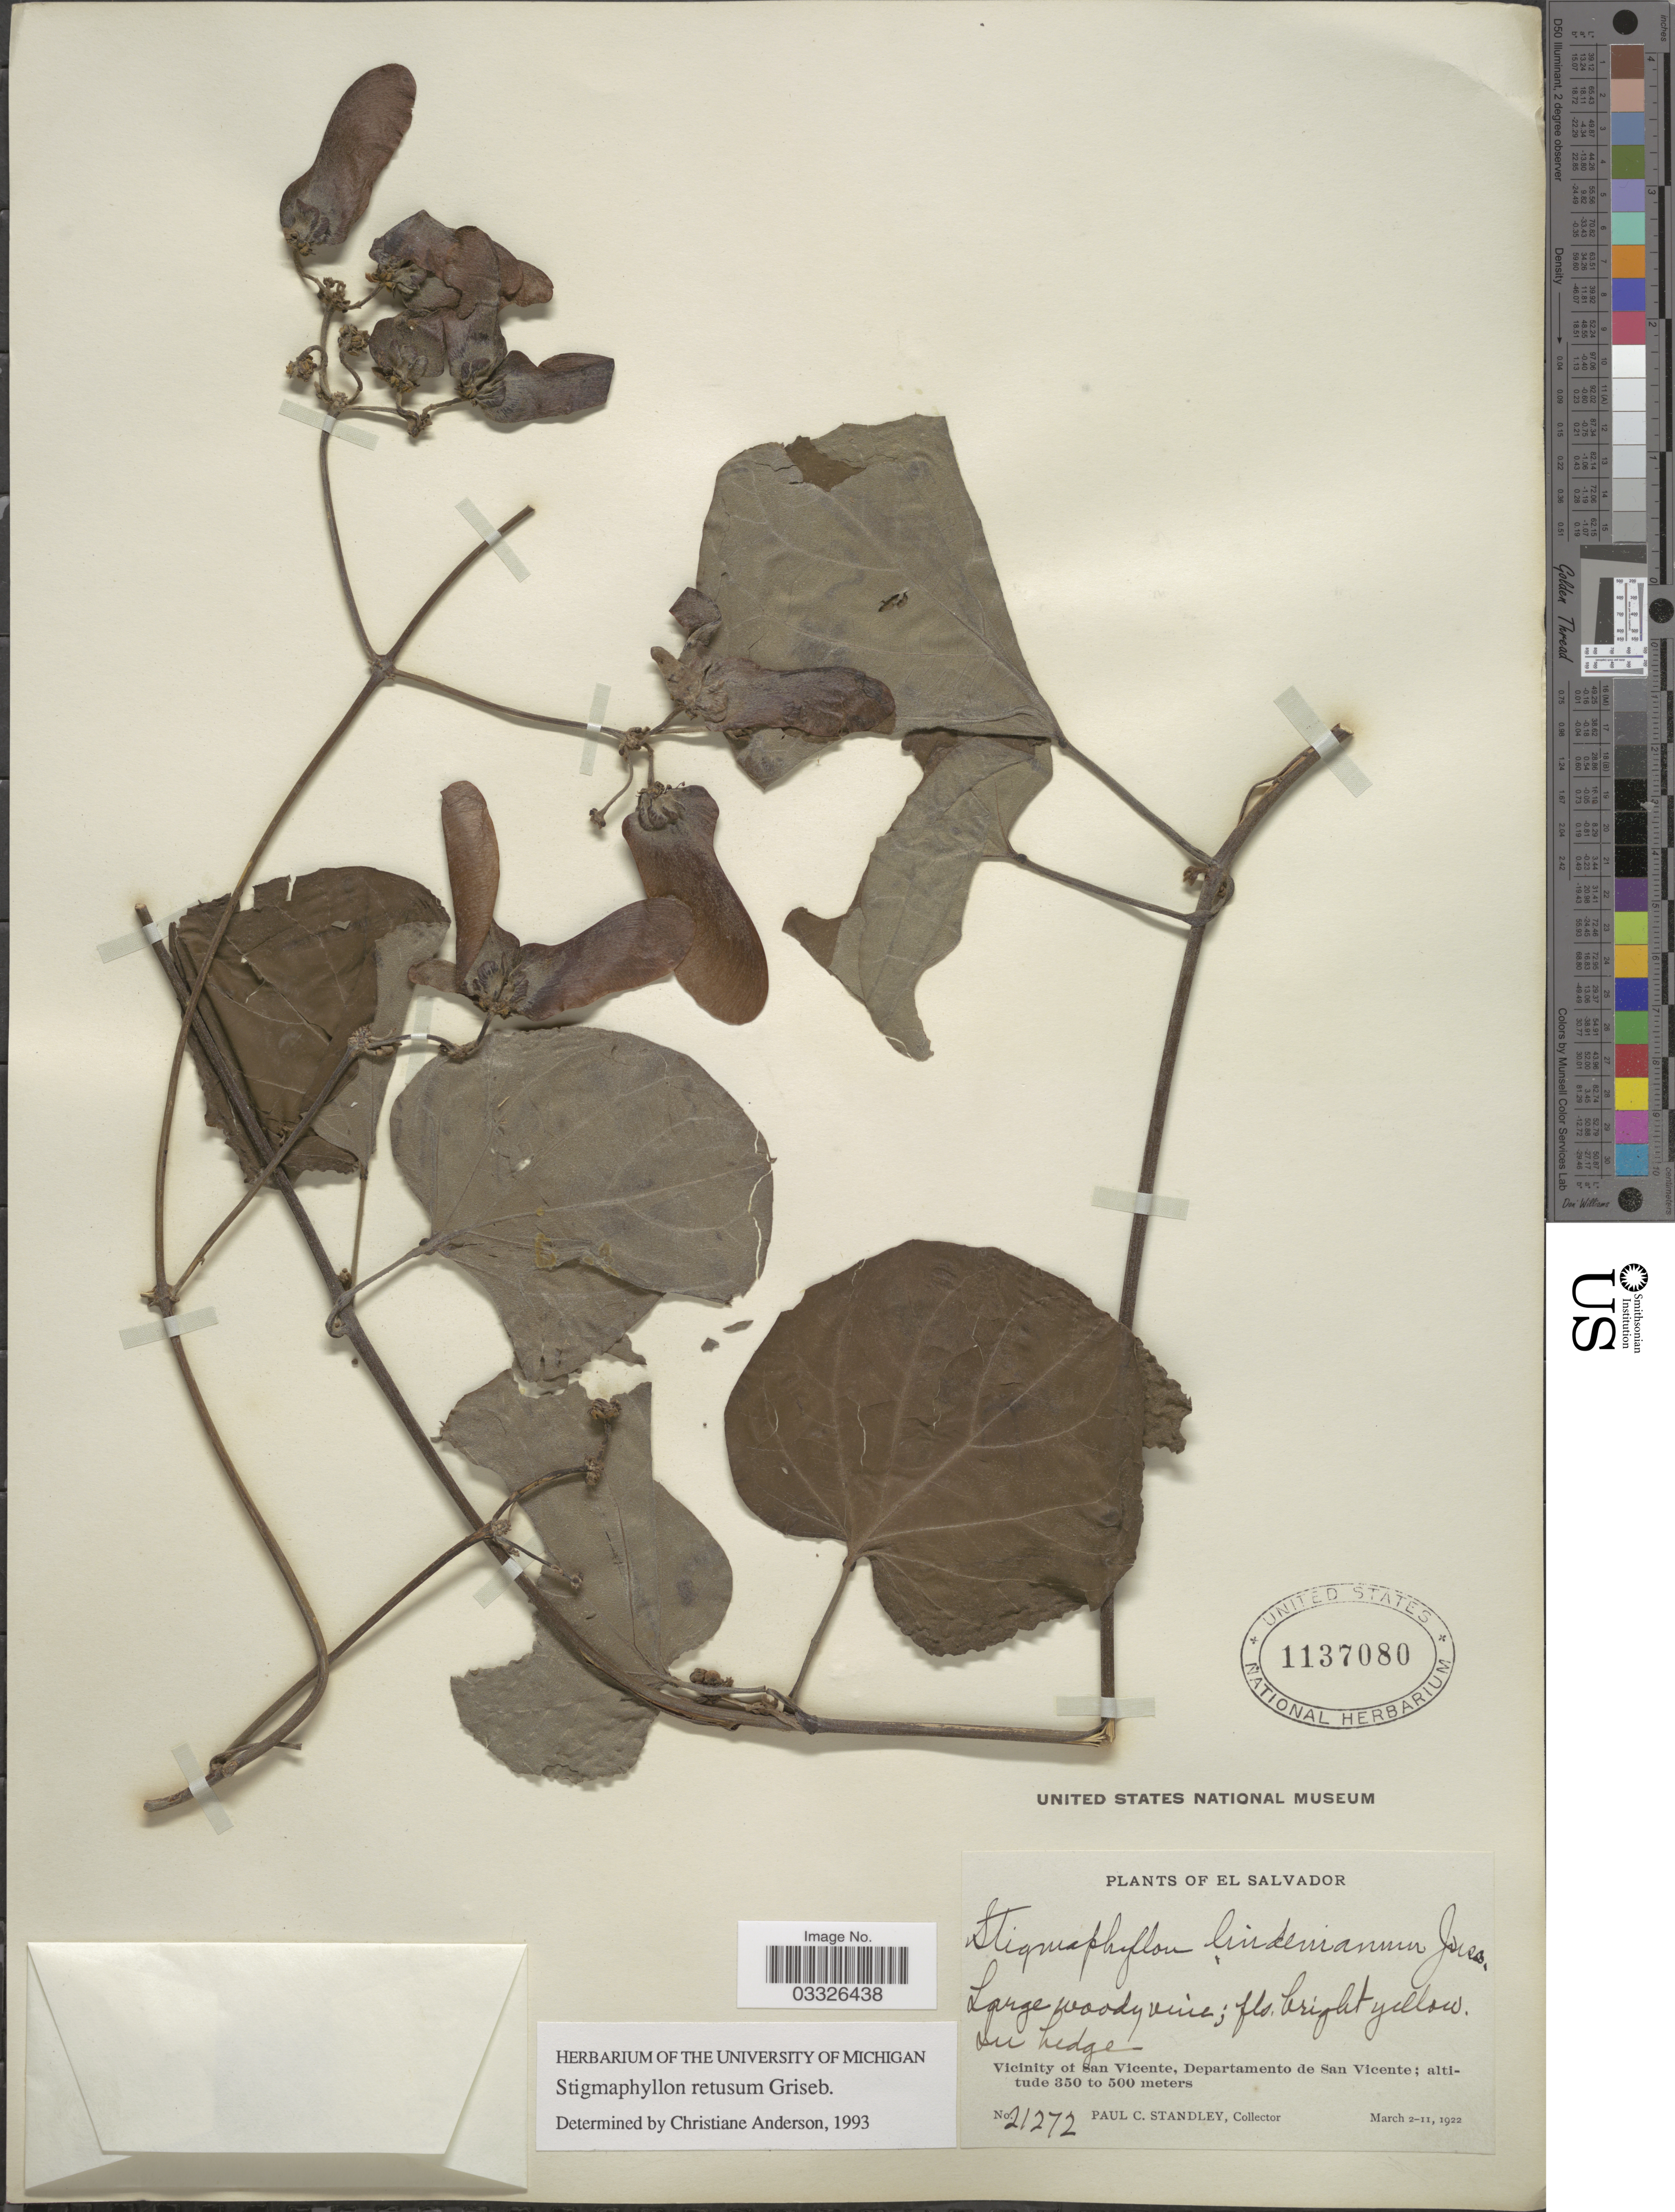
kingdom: Plantae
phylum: Tracheophyta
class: Magnoliopsida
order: Malpighiales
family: Malpighiaceae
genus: Stigmaphyllon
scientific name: Stigmaphyllon retusum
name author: Griseb.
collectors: P. C. Standley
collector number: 21272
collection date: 1922-03-02/1922-03-11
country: El Salvador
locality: Vicinity of San Vicente, Departamento de San Vicente.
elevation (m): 350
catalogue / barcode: US 1137080